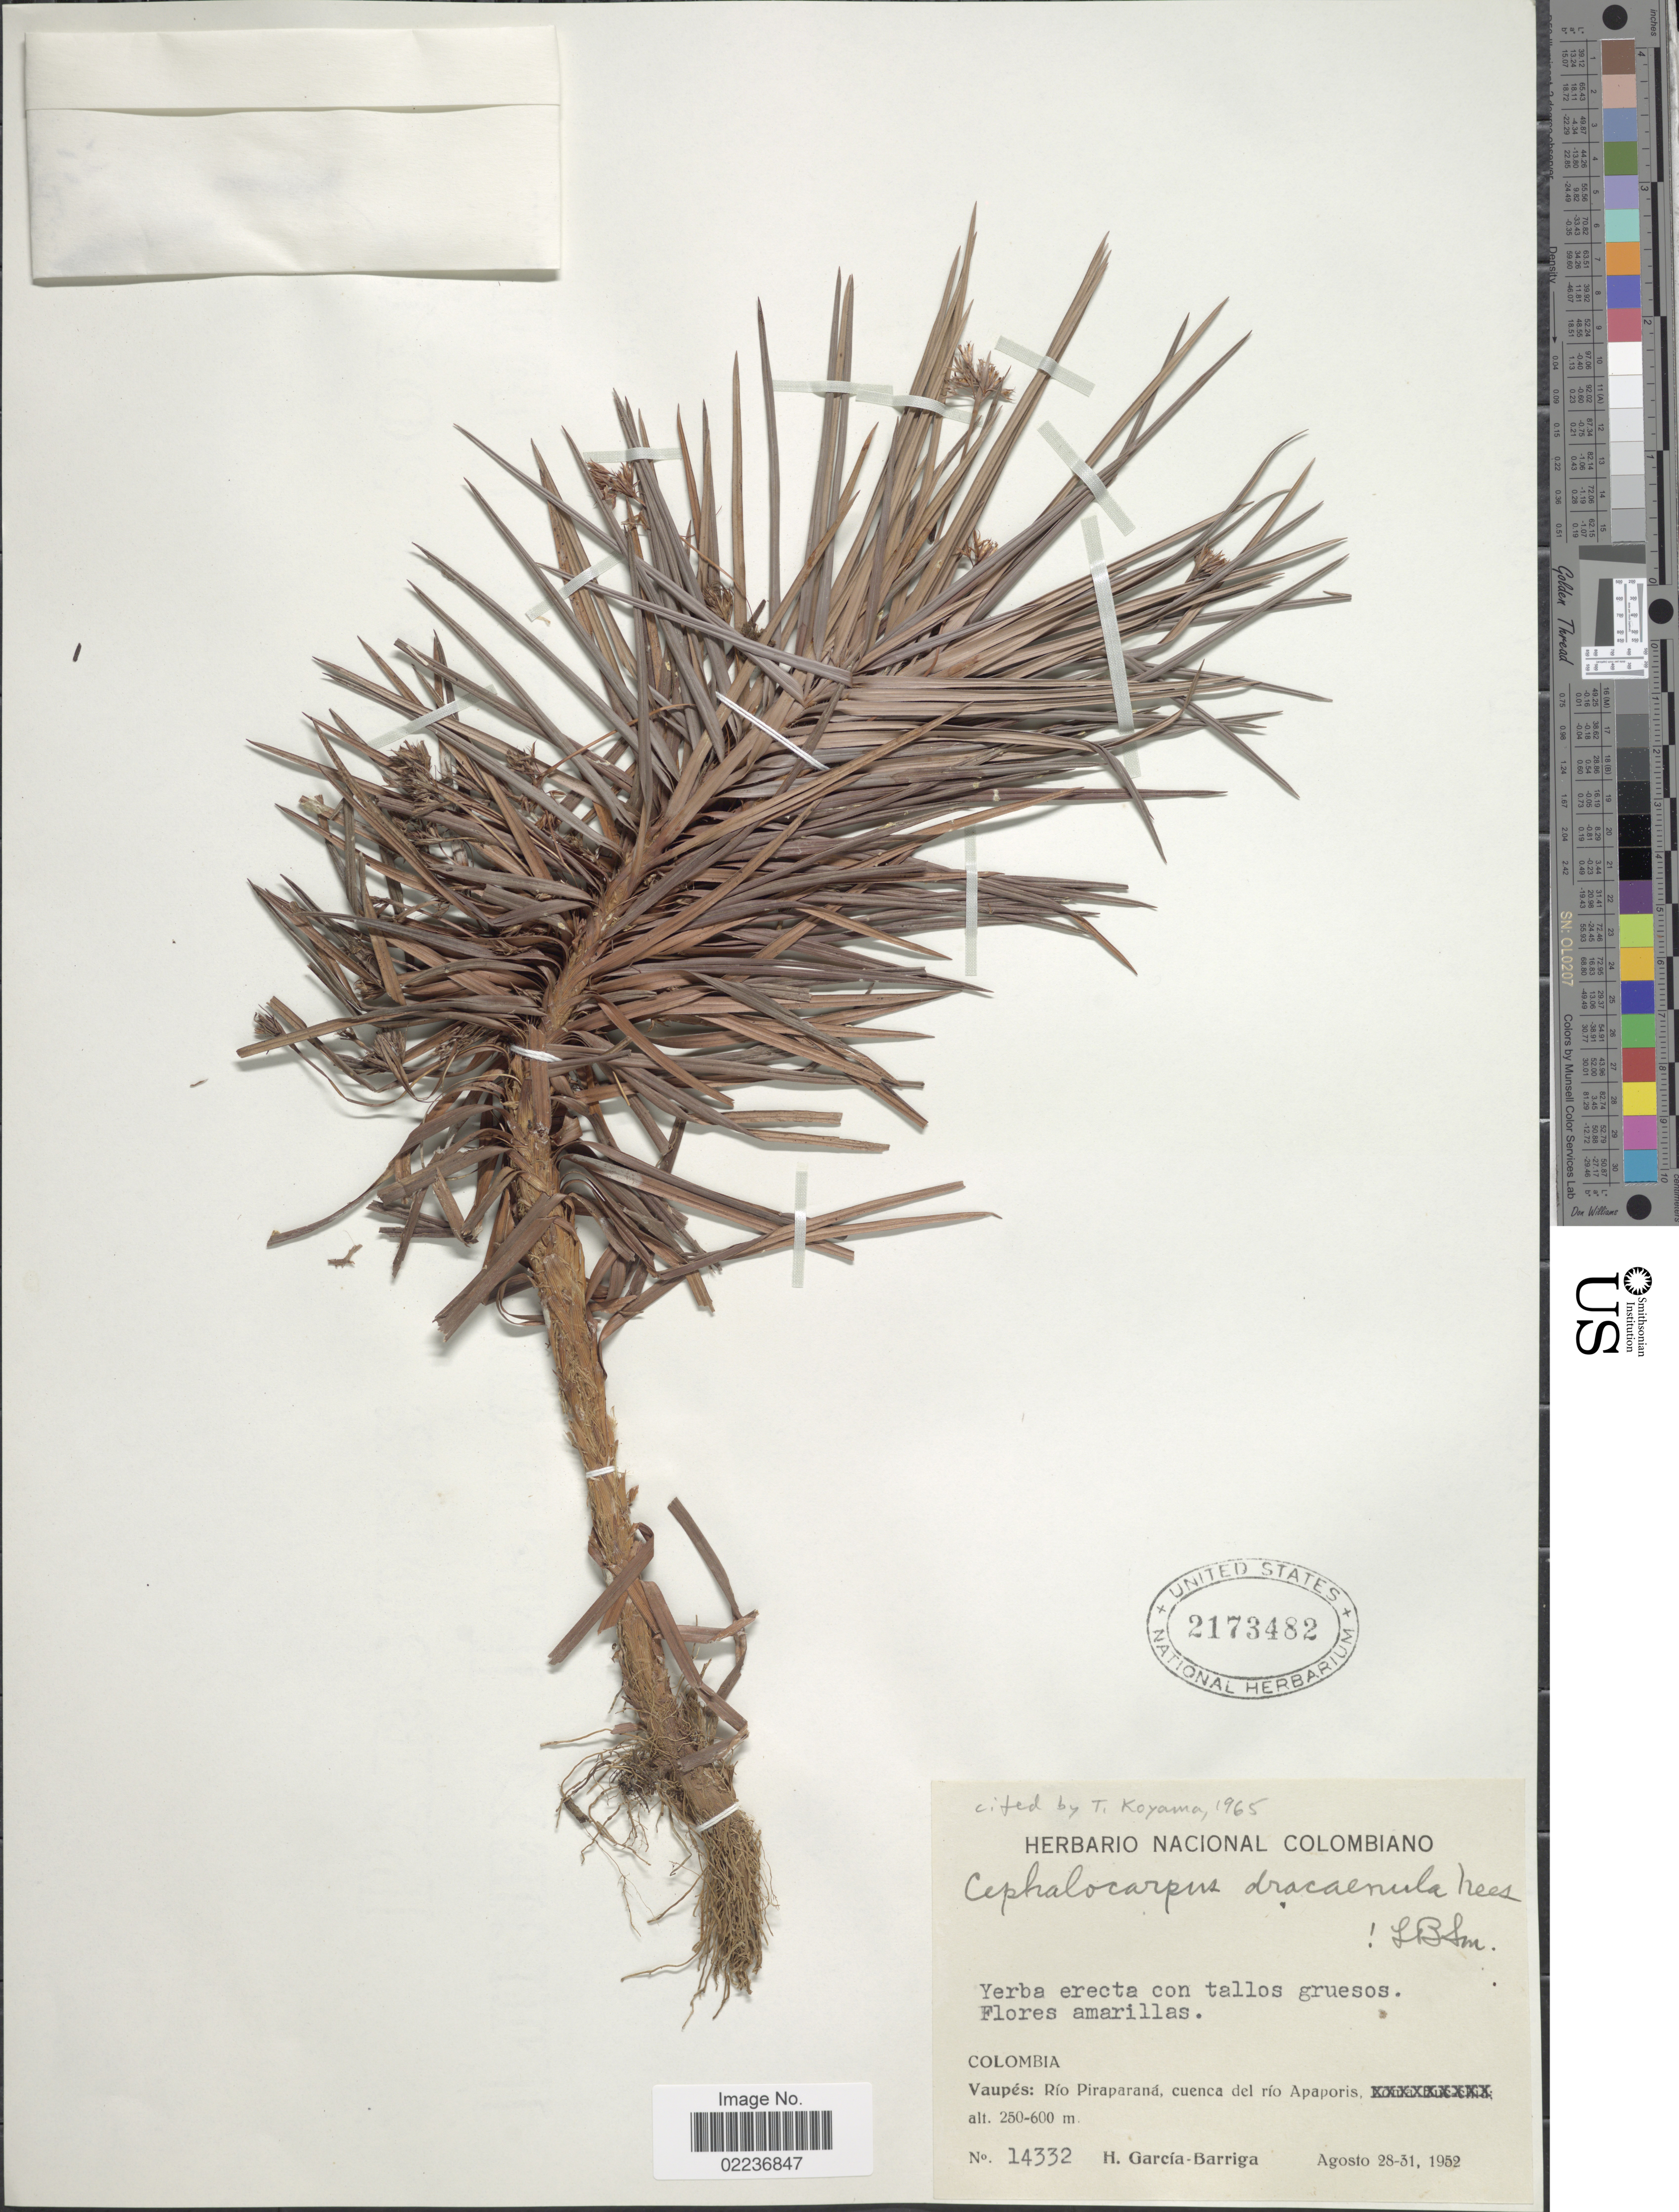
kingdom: Plantae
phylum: Tracheophyta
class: Liliopsida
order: Poales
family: Cyperaceae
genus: Cephalocarpus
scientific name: Cephalocarpus dracaenula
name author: Nees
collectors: H. García Barriga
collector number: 14332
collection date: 1952-08-28/1952-08-31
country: Colombia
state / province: Vaupés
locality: Rio Piraparana, cuenca del rio Apaporis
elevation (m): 250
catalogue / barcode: US 2173482